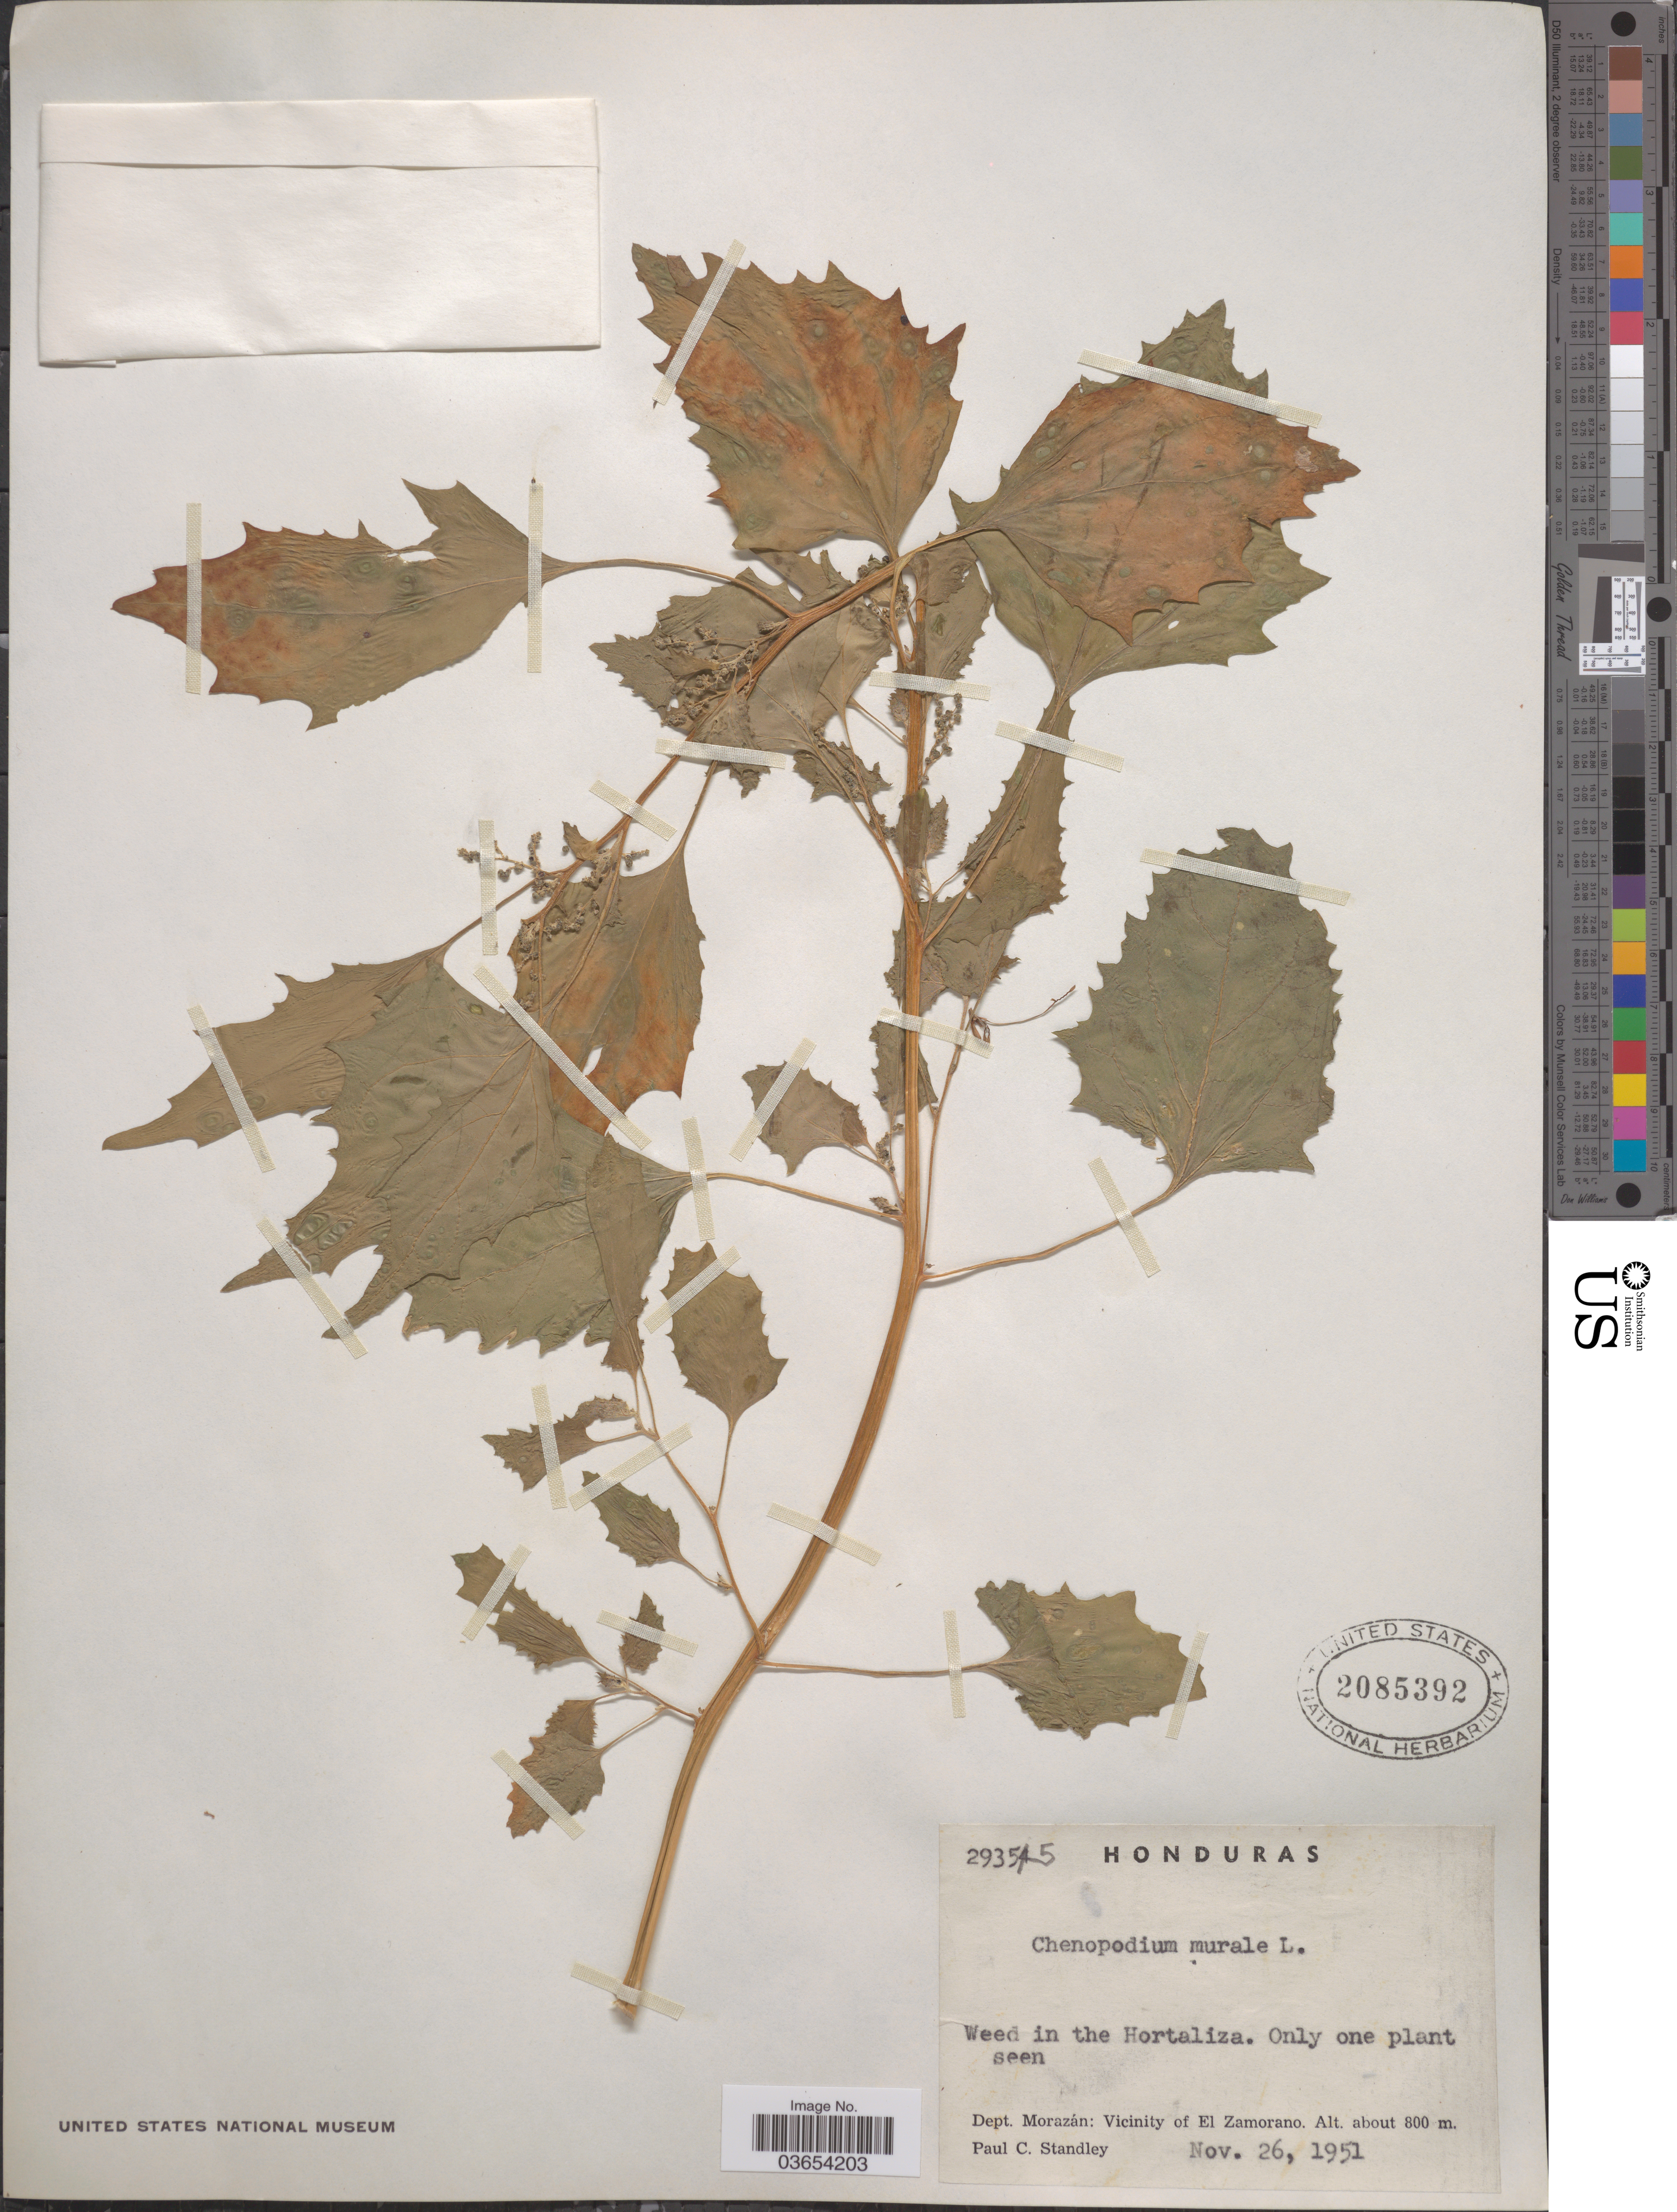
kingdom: Plantae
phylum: Tracheophyta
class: Magnoliopsida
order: Caryophyllales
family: Amaranthaceae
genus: Chenopodium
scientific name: Chenopodium murale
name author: L.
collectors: P. C. Standley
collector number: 29355*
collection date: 1951-11-26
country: Honduras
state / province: Fco. Morazán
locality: Dept. Morazán: Vicinity of El Zamorano.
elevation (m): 800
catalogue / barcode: US 2085392